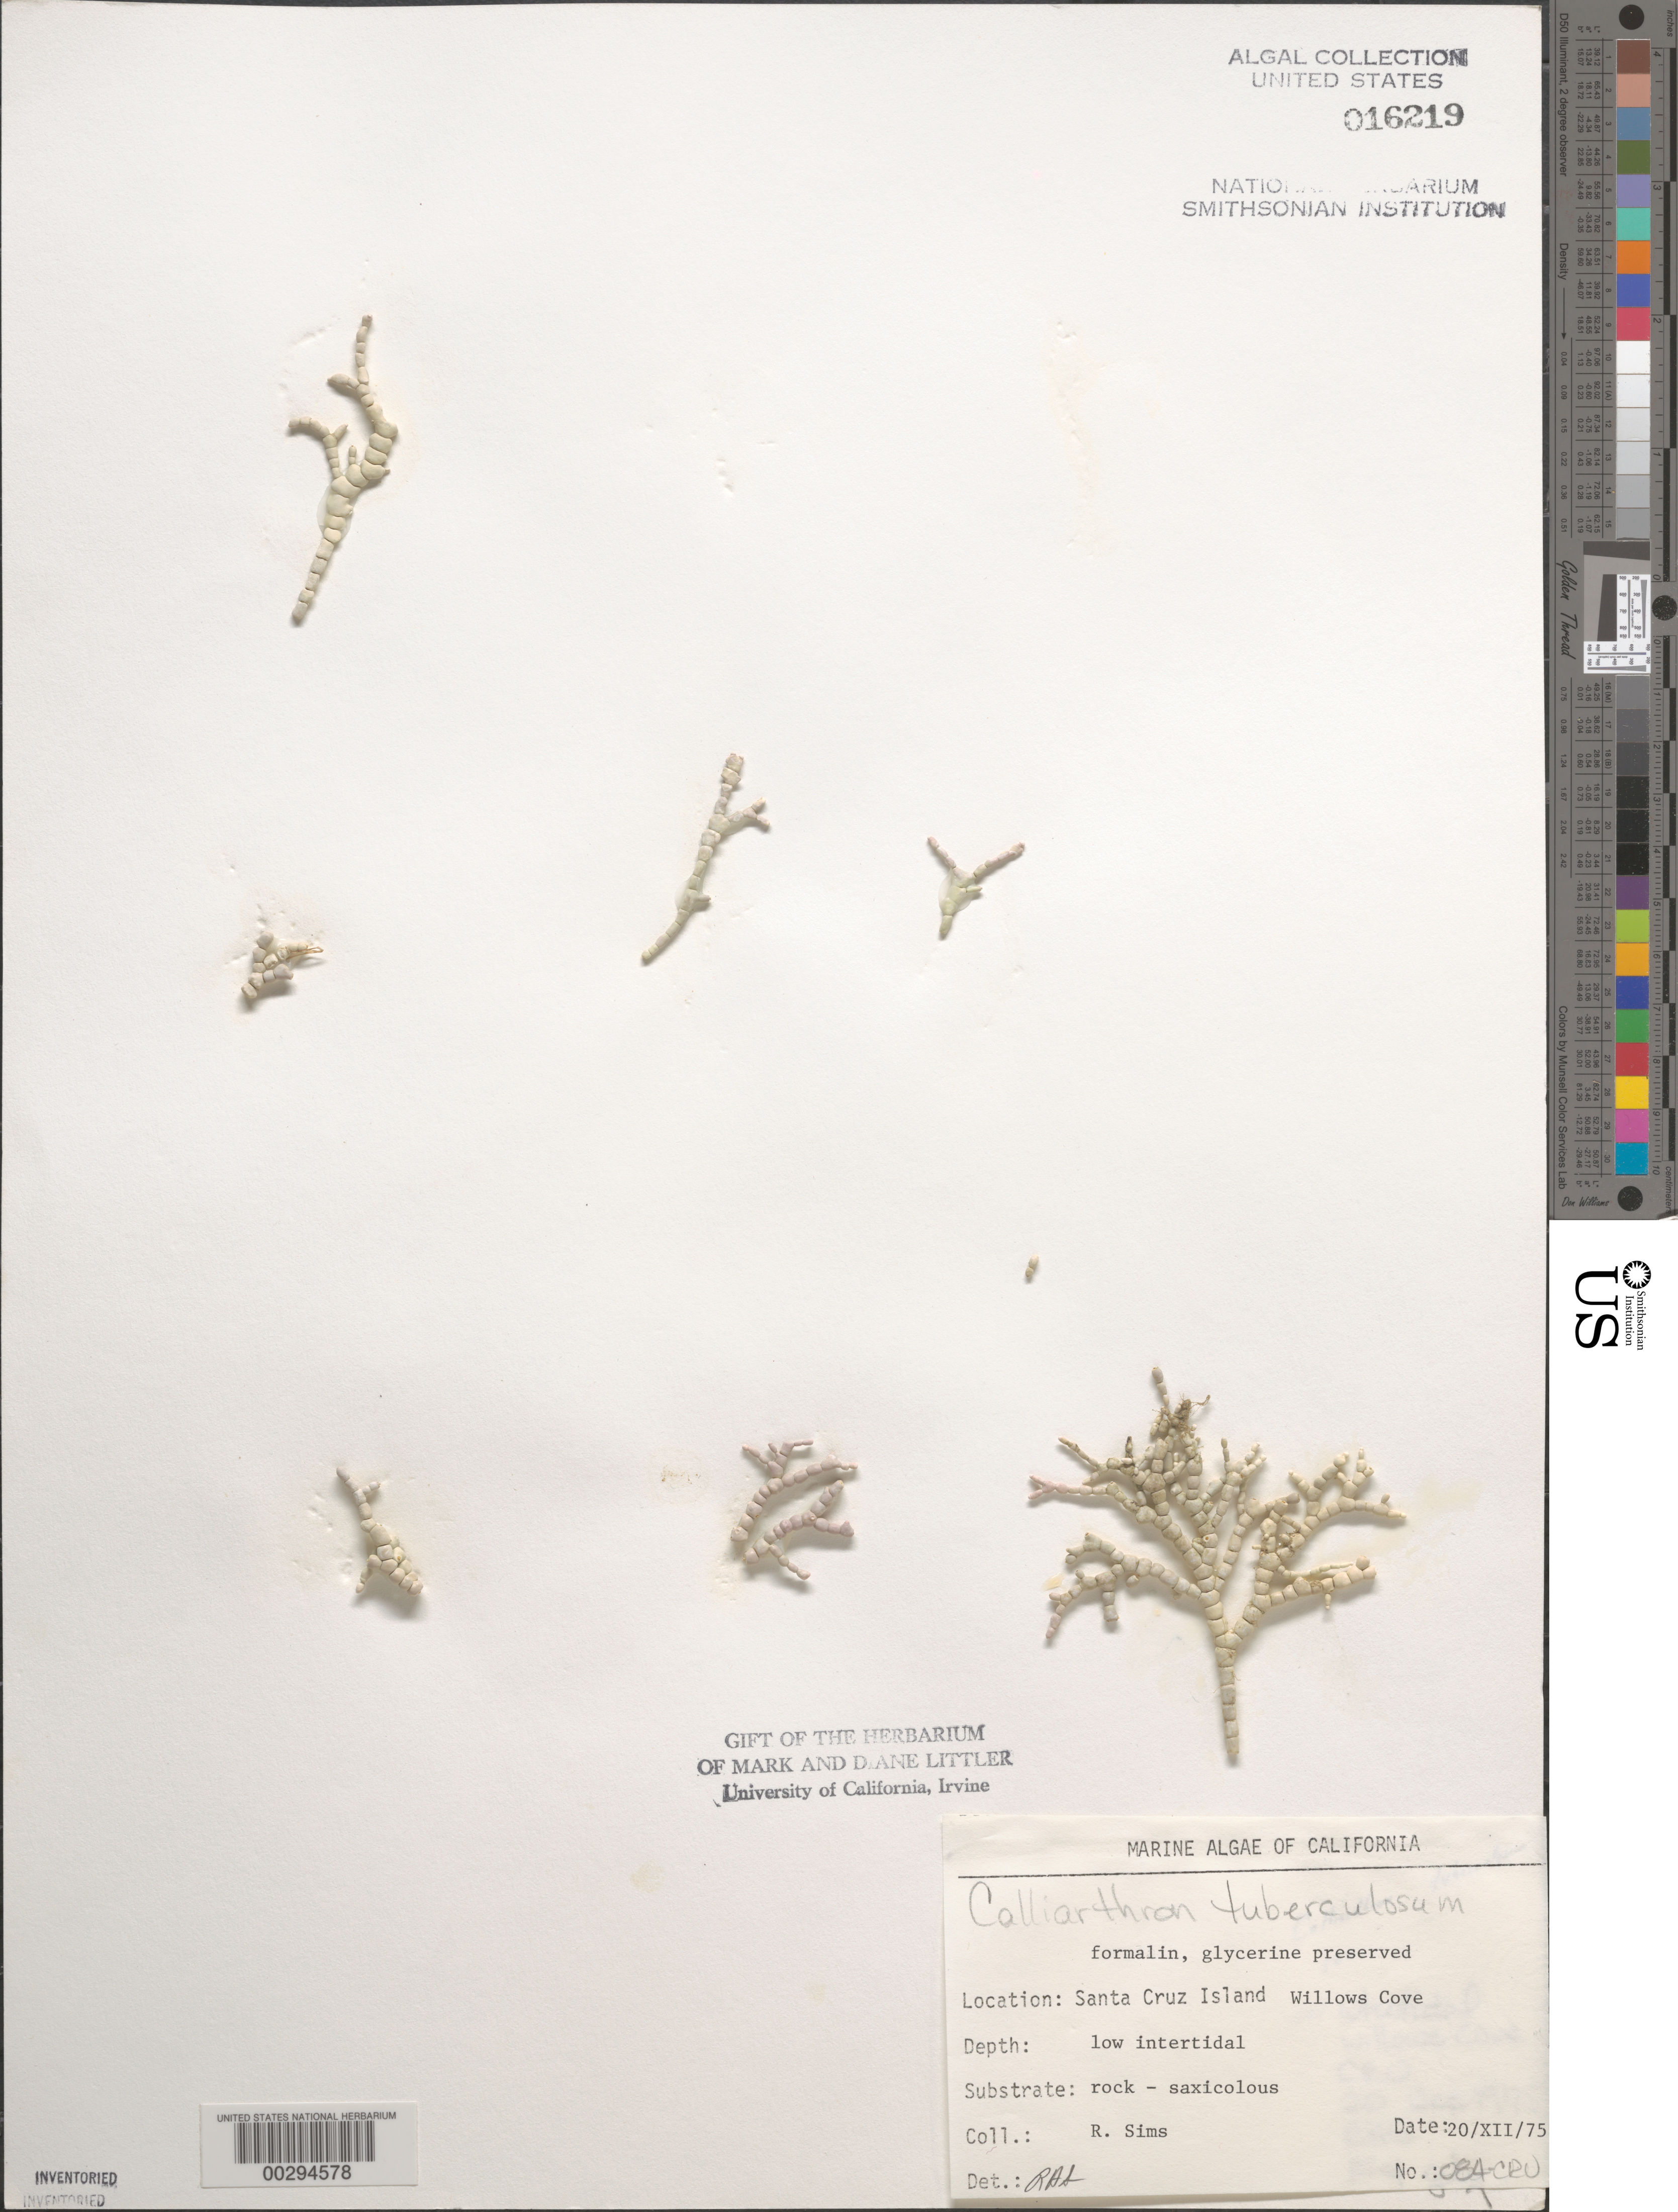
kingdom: Plantae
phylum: Rhodophyta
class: Florideophyceae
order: Corallinales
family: Corallinaceae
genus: Calliarthron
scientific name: Calliarthron tuberculosum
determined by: Sims, Robert H.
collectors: R. H. Sims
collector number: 084-cru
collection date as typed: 20 Dec 1975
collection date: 1975-12-20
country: United States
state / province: California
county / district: Santa Barbara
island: Santa Cruz Island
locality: Willows Cove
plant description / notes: BLM-SOCALBIGHT Rocky Intertidal Survey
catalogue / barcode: US 16219